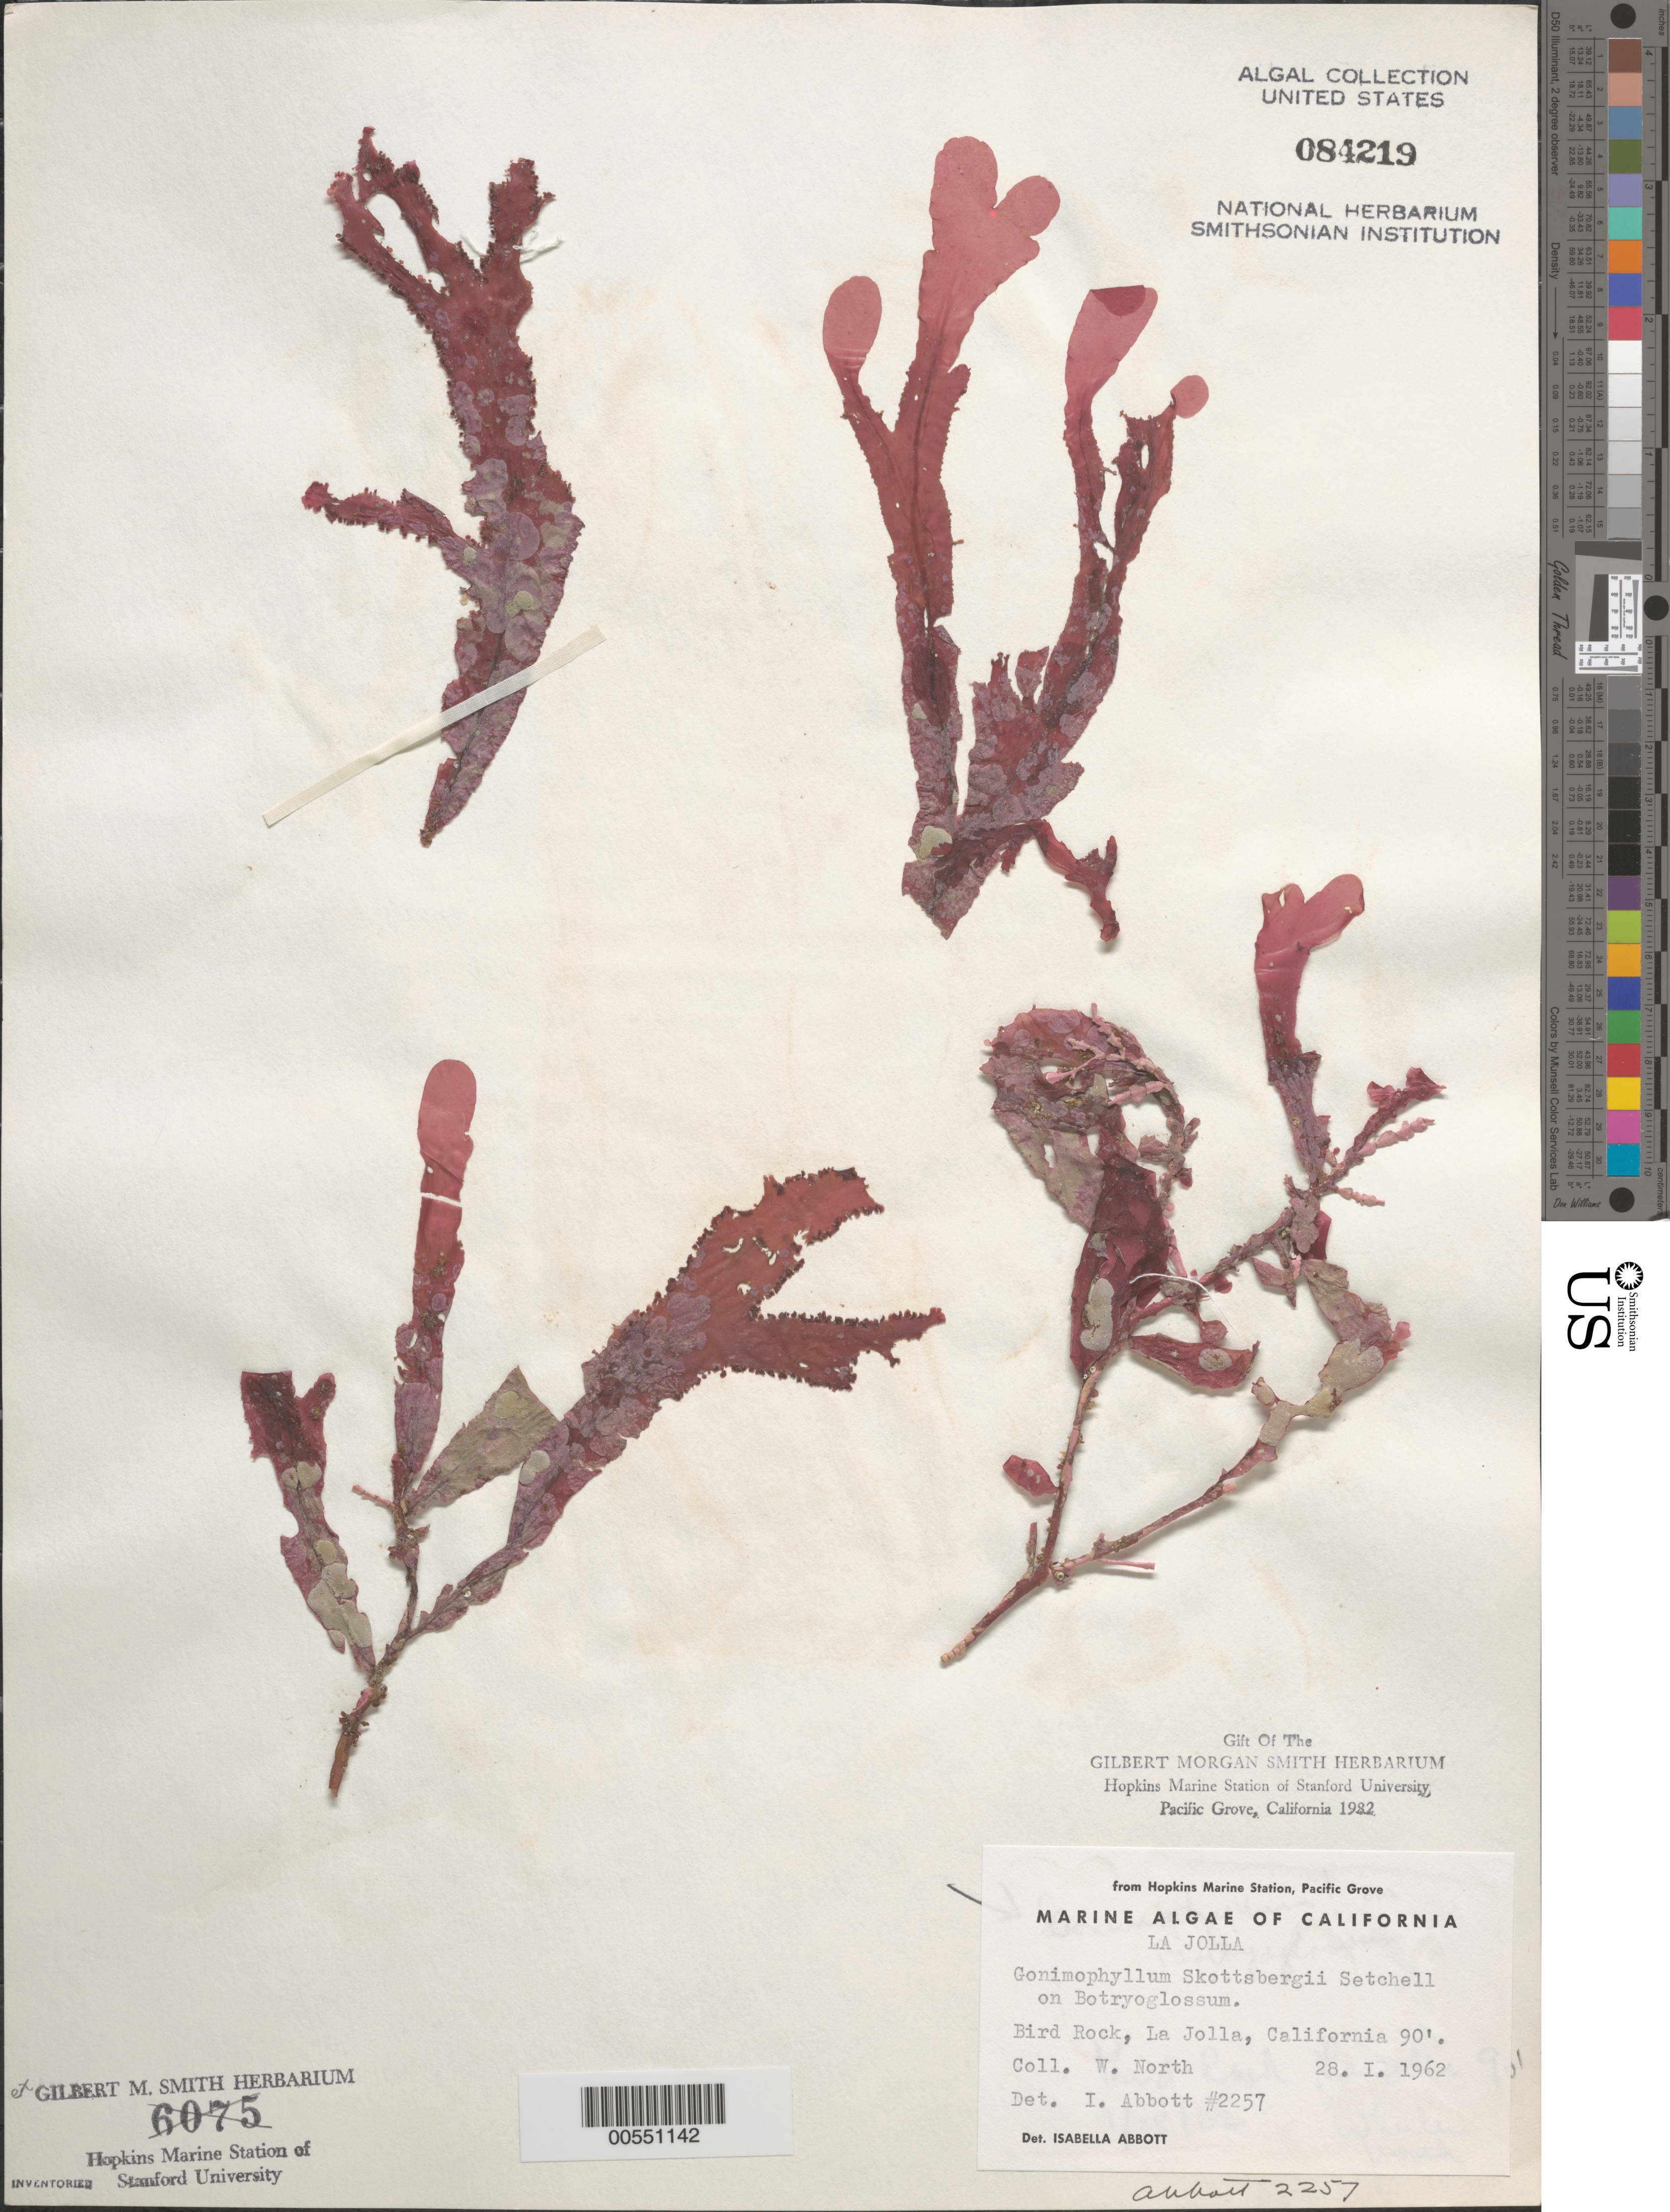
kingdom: Plantae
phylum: Rhodophyta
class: Florideophyceae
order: Ceramiales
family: Delesseriaceae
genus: Gonimophyllum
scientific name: Gonimophyllum skottsbergii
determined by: Abbott, Isabella A.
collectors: W. North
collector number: IAA 2257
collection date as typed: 28 Jan 1962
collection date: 1962-01-28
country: United States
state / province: California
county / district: San Diego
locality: Bird Rock, La Jolla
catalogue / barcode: US 84219